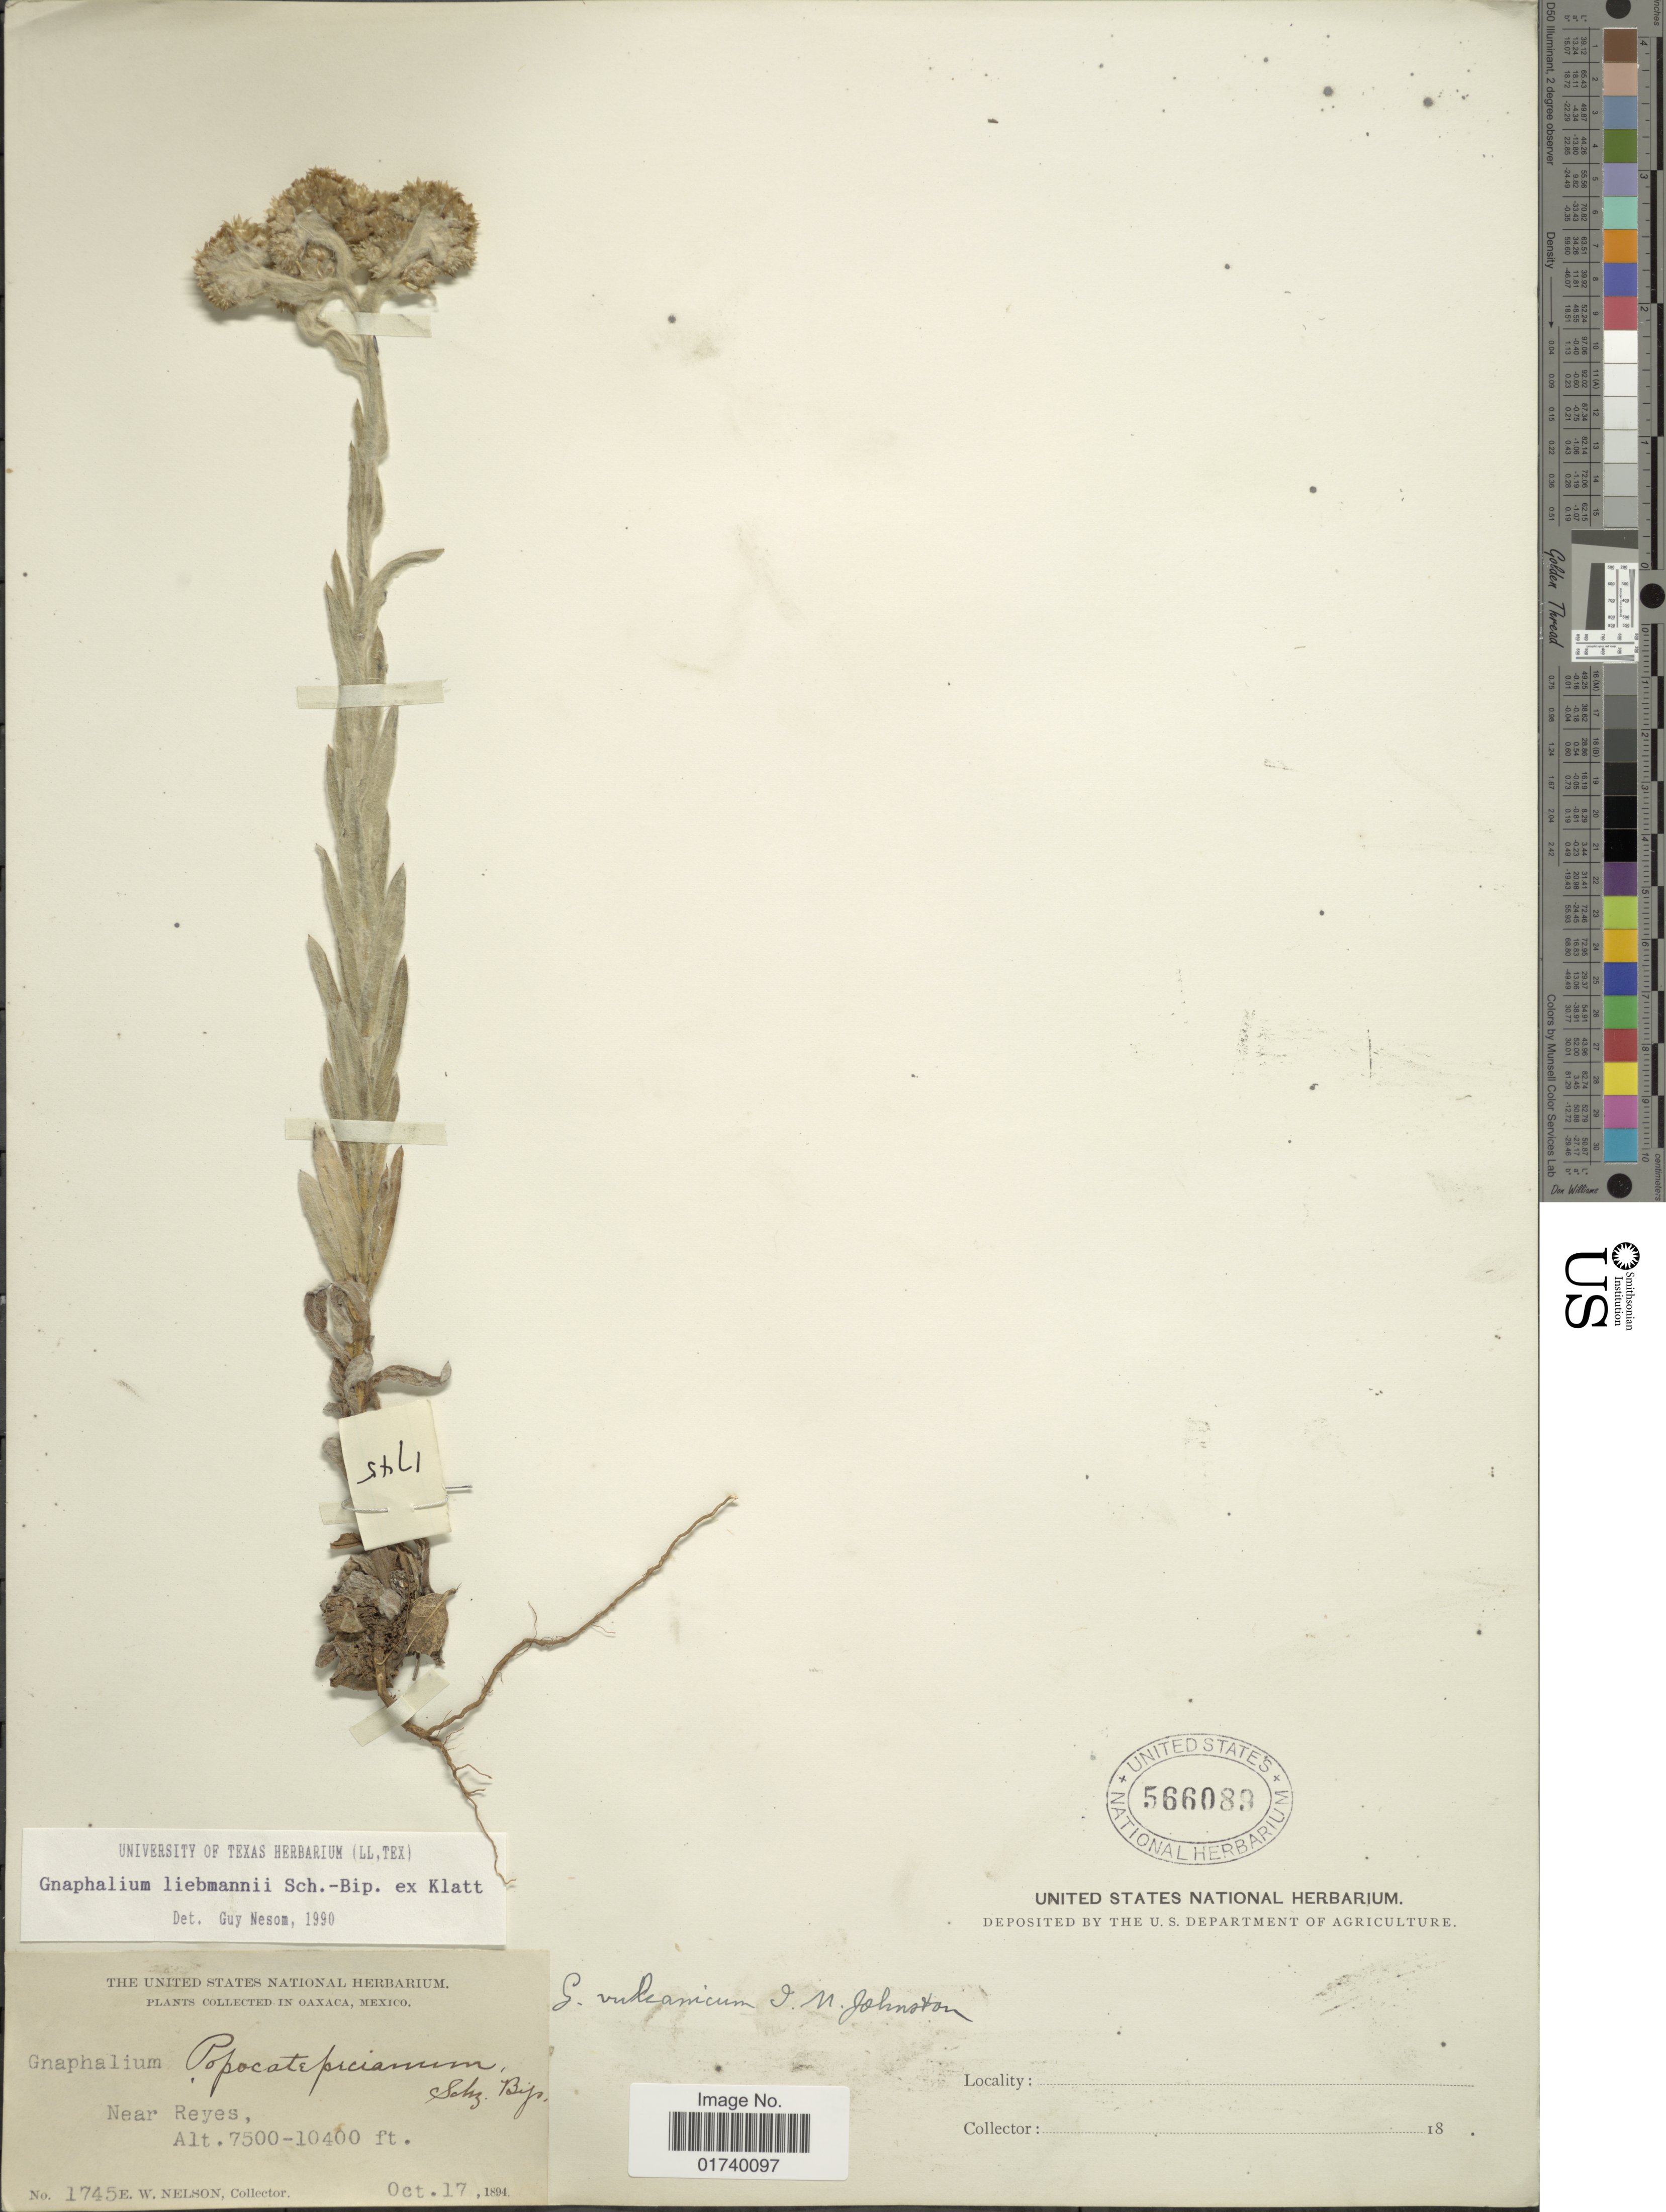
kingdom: Plantae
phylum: Tracheophyta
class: Magnoliopsida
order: Asterales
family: Asteraceae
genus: Pseudognaphalium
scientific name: Pseudognaphalium liebmannii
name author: (Sch. Bip. ex Klatt) Anderb.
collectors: E. W. Nelson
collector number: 1745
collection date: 1894-10-17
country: Mexico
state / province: Oaxaca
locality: Near Reyes.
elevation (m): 2286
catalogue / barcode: US 566089